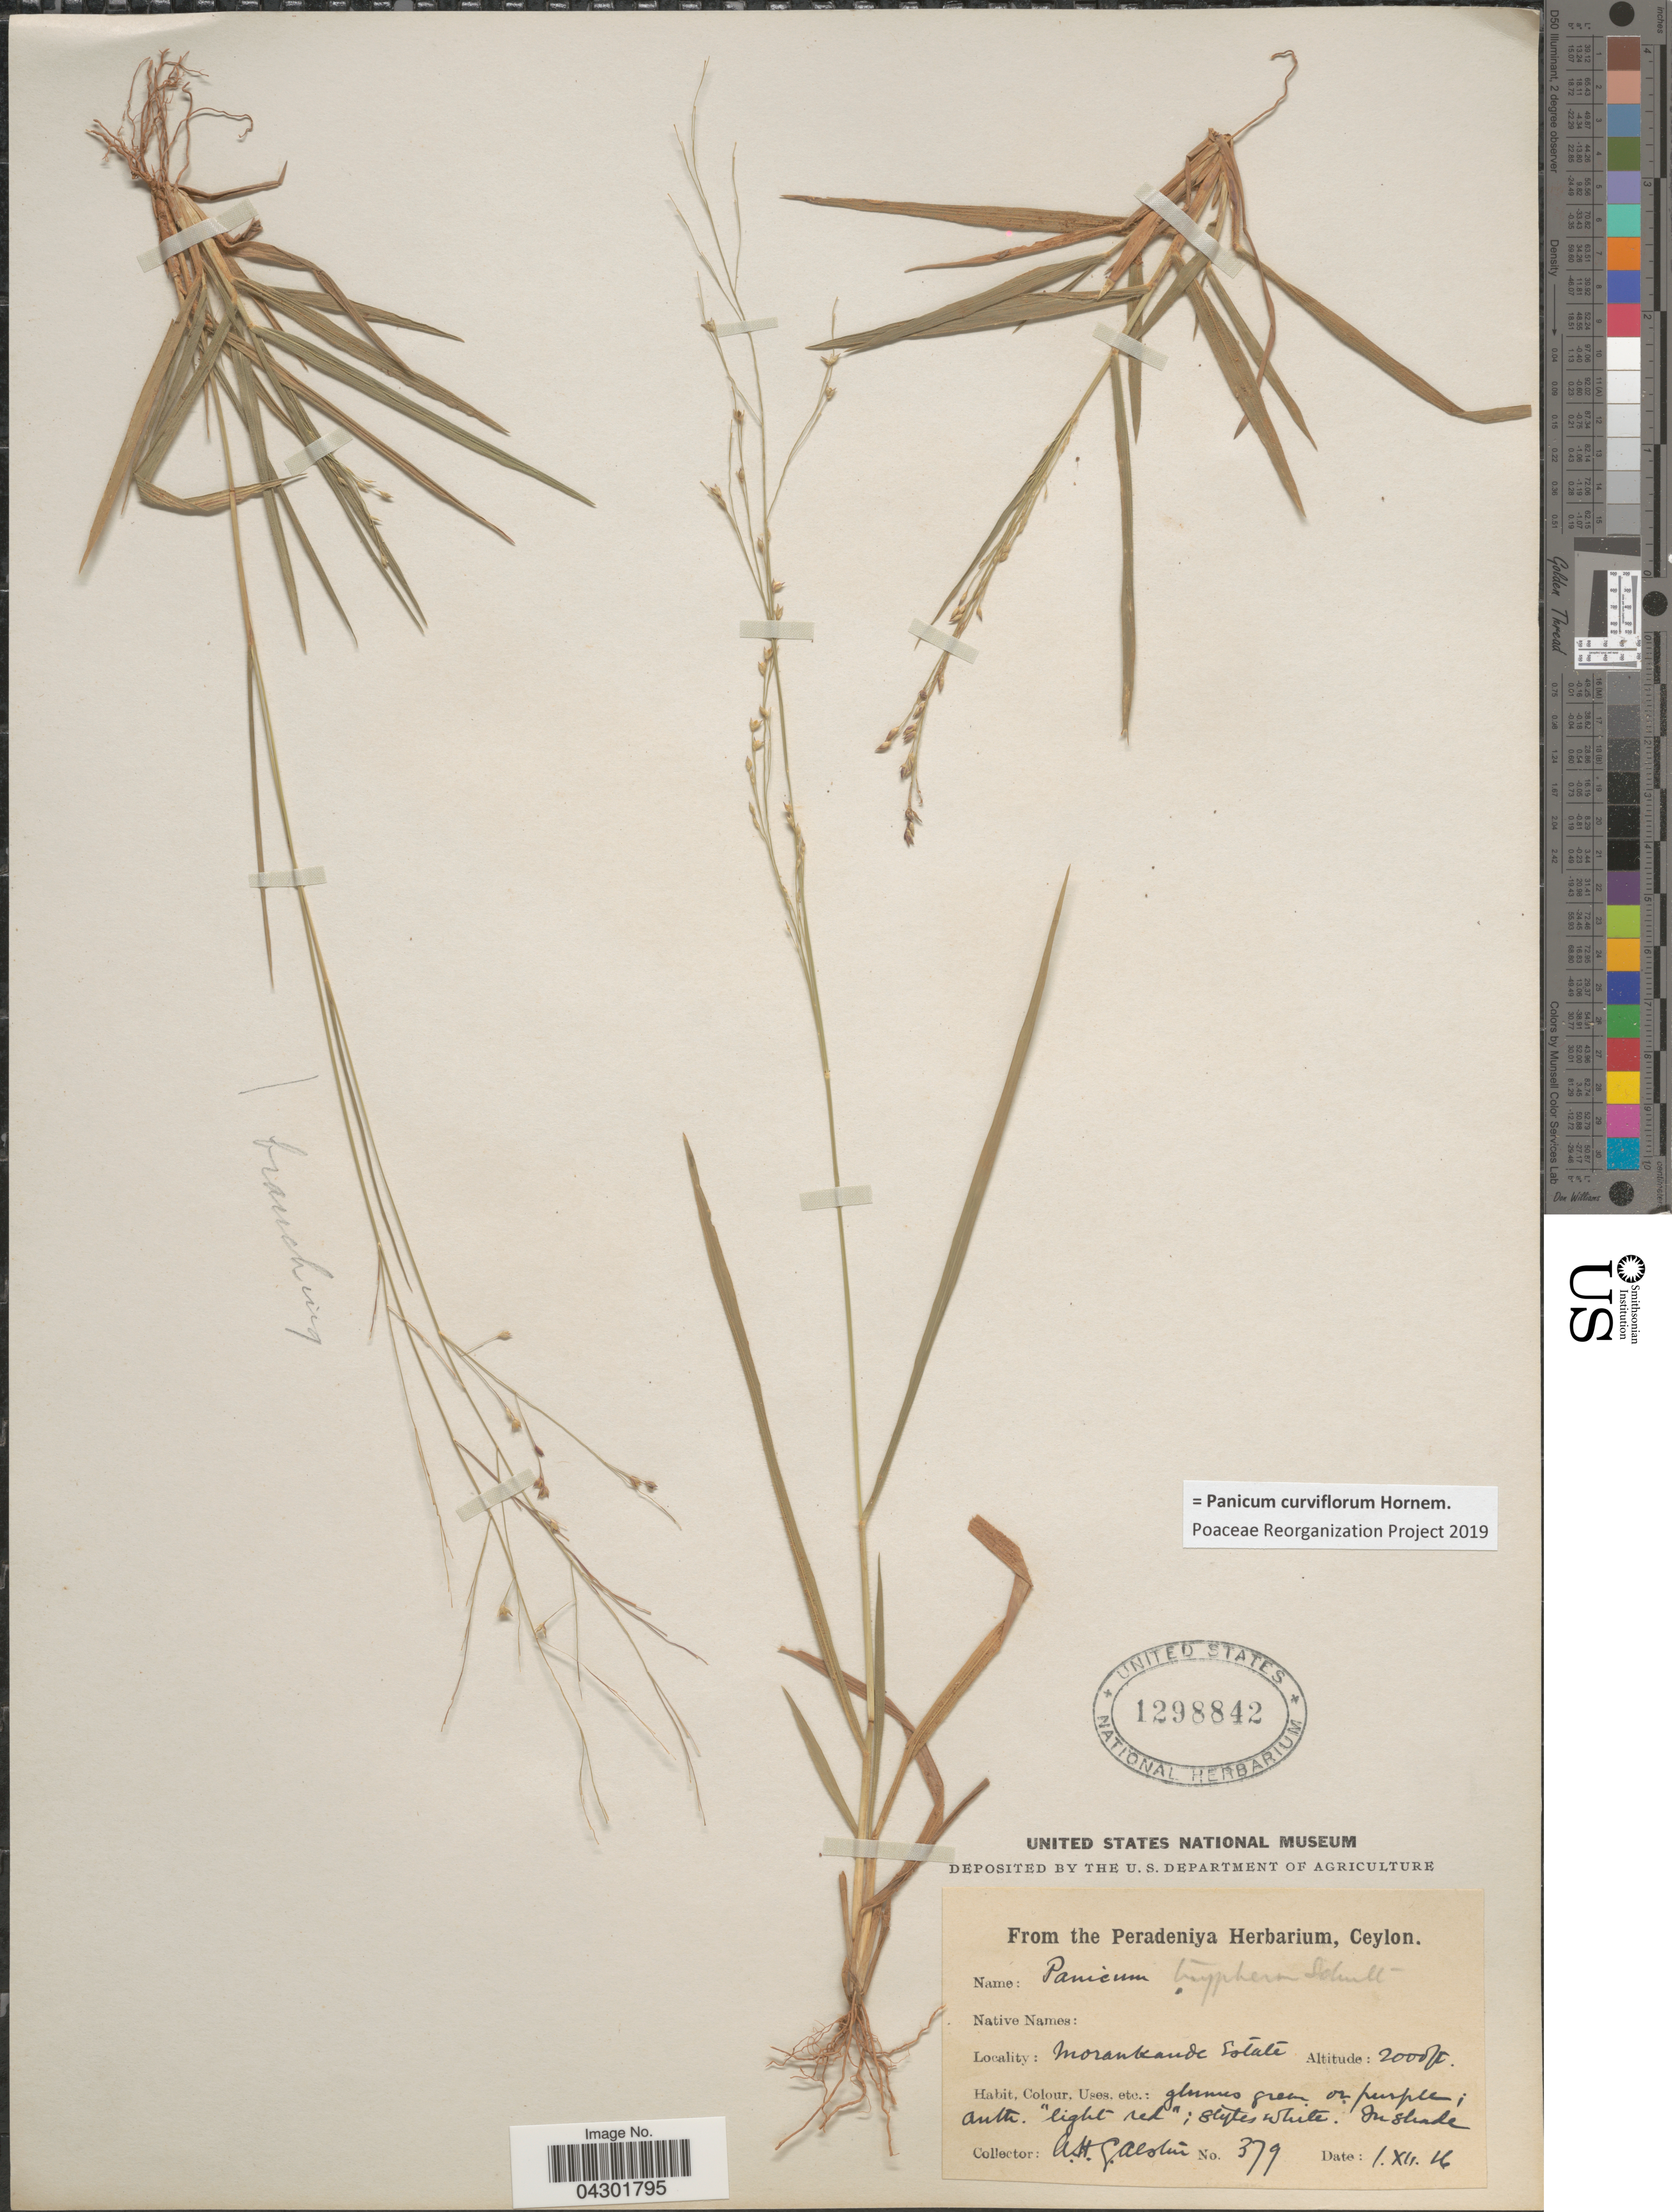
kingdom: Plantae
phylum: Tracheophyta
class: Liliopsida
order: Poales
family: Poaceae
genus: Panicum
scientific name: Panicum curviflorum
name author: Hornem.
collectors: A. H. Alston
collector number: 379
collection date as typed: Transcribed d/m/y: 1/12/16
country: Sri Lanka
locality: Morankande Estate.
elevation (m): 610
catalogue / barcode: US 1298842